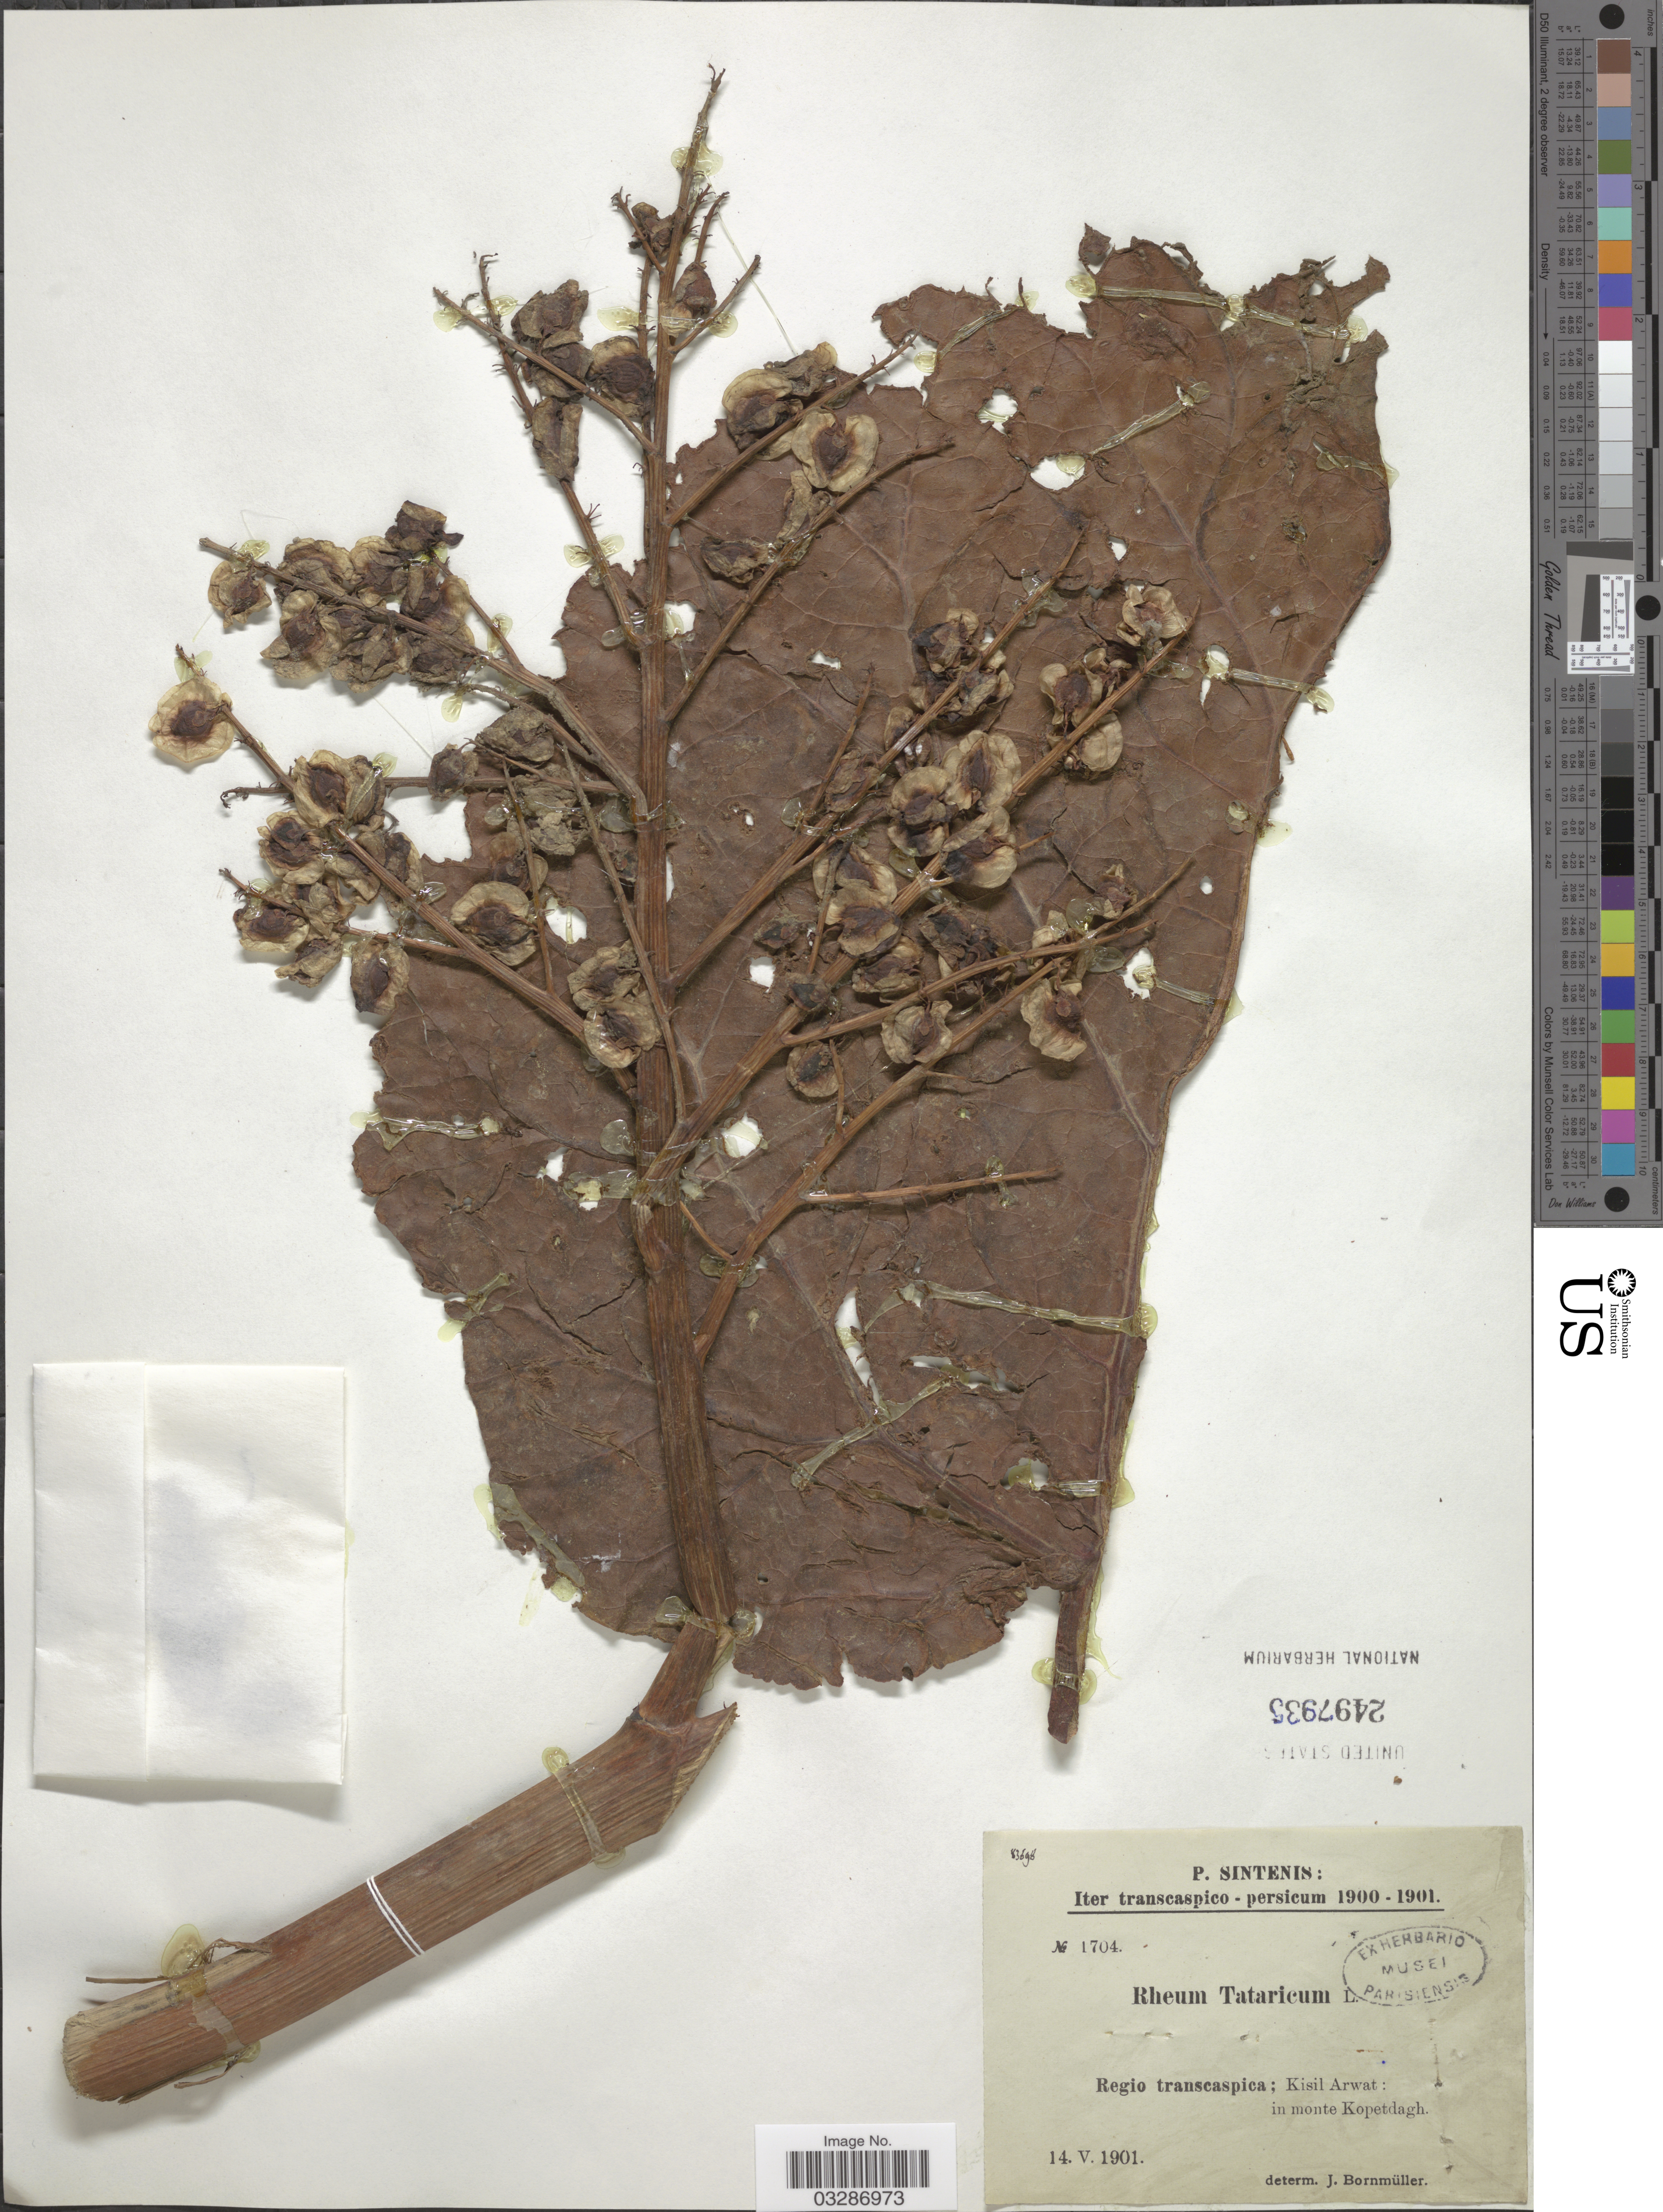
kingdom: Plantae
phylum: Tracheophyta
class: Magnoliopsida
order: Caryophyllales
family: Polygonaceae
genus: Rheum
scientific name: Rheum tataricum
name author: L. f.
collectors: P. Sintenis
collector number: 1704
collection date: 1901-05-14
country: Turkmenistan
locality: Regio transcaspica; Kisil Arwat: in monte Kopetdagh.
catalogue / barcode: US 2497935